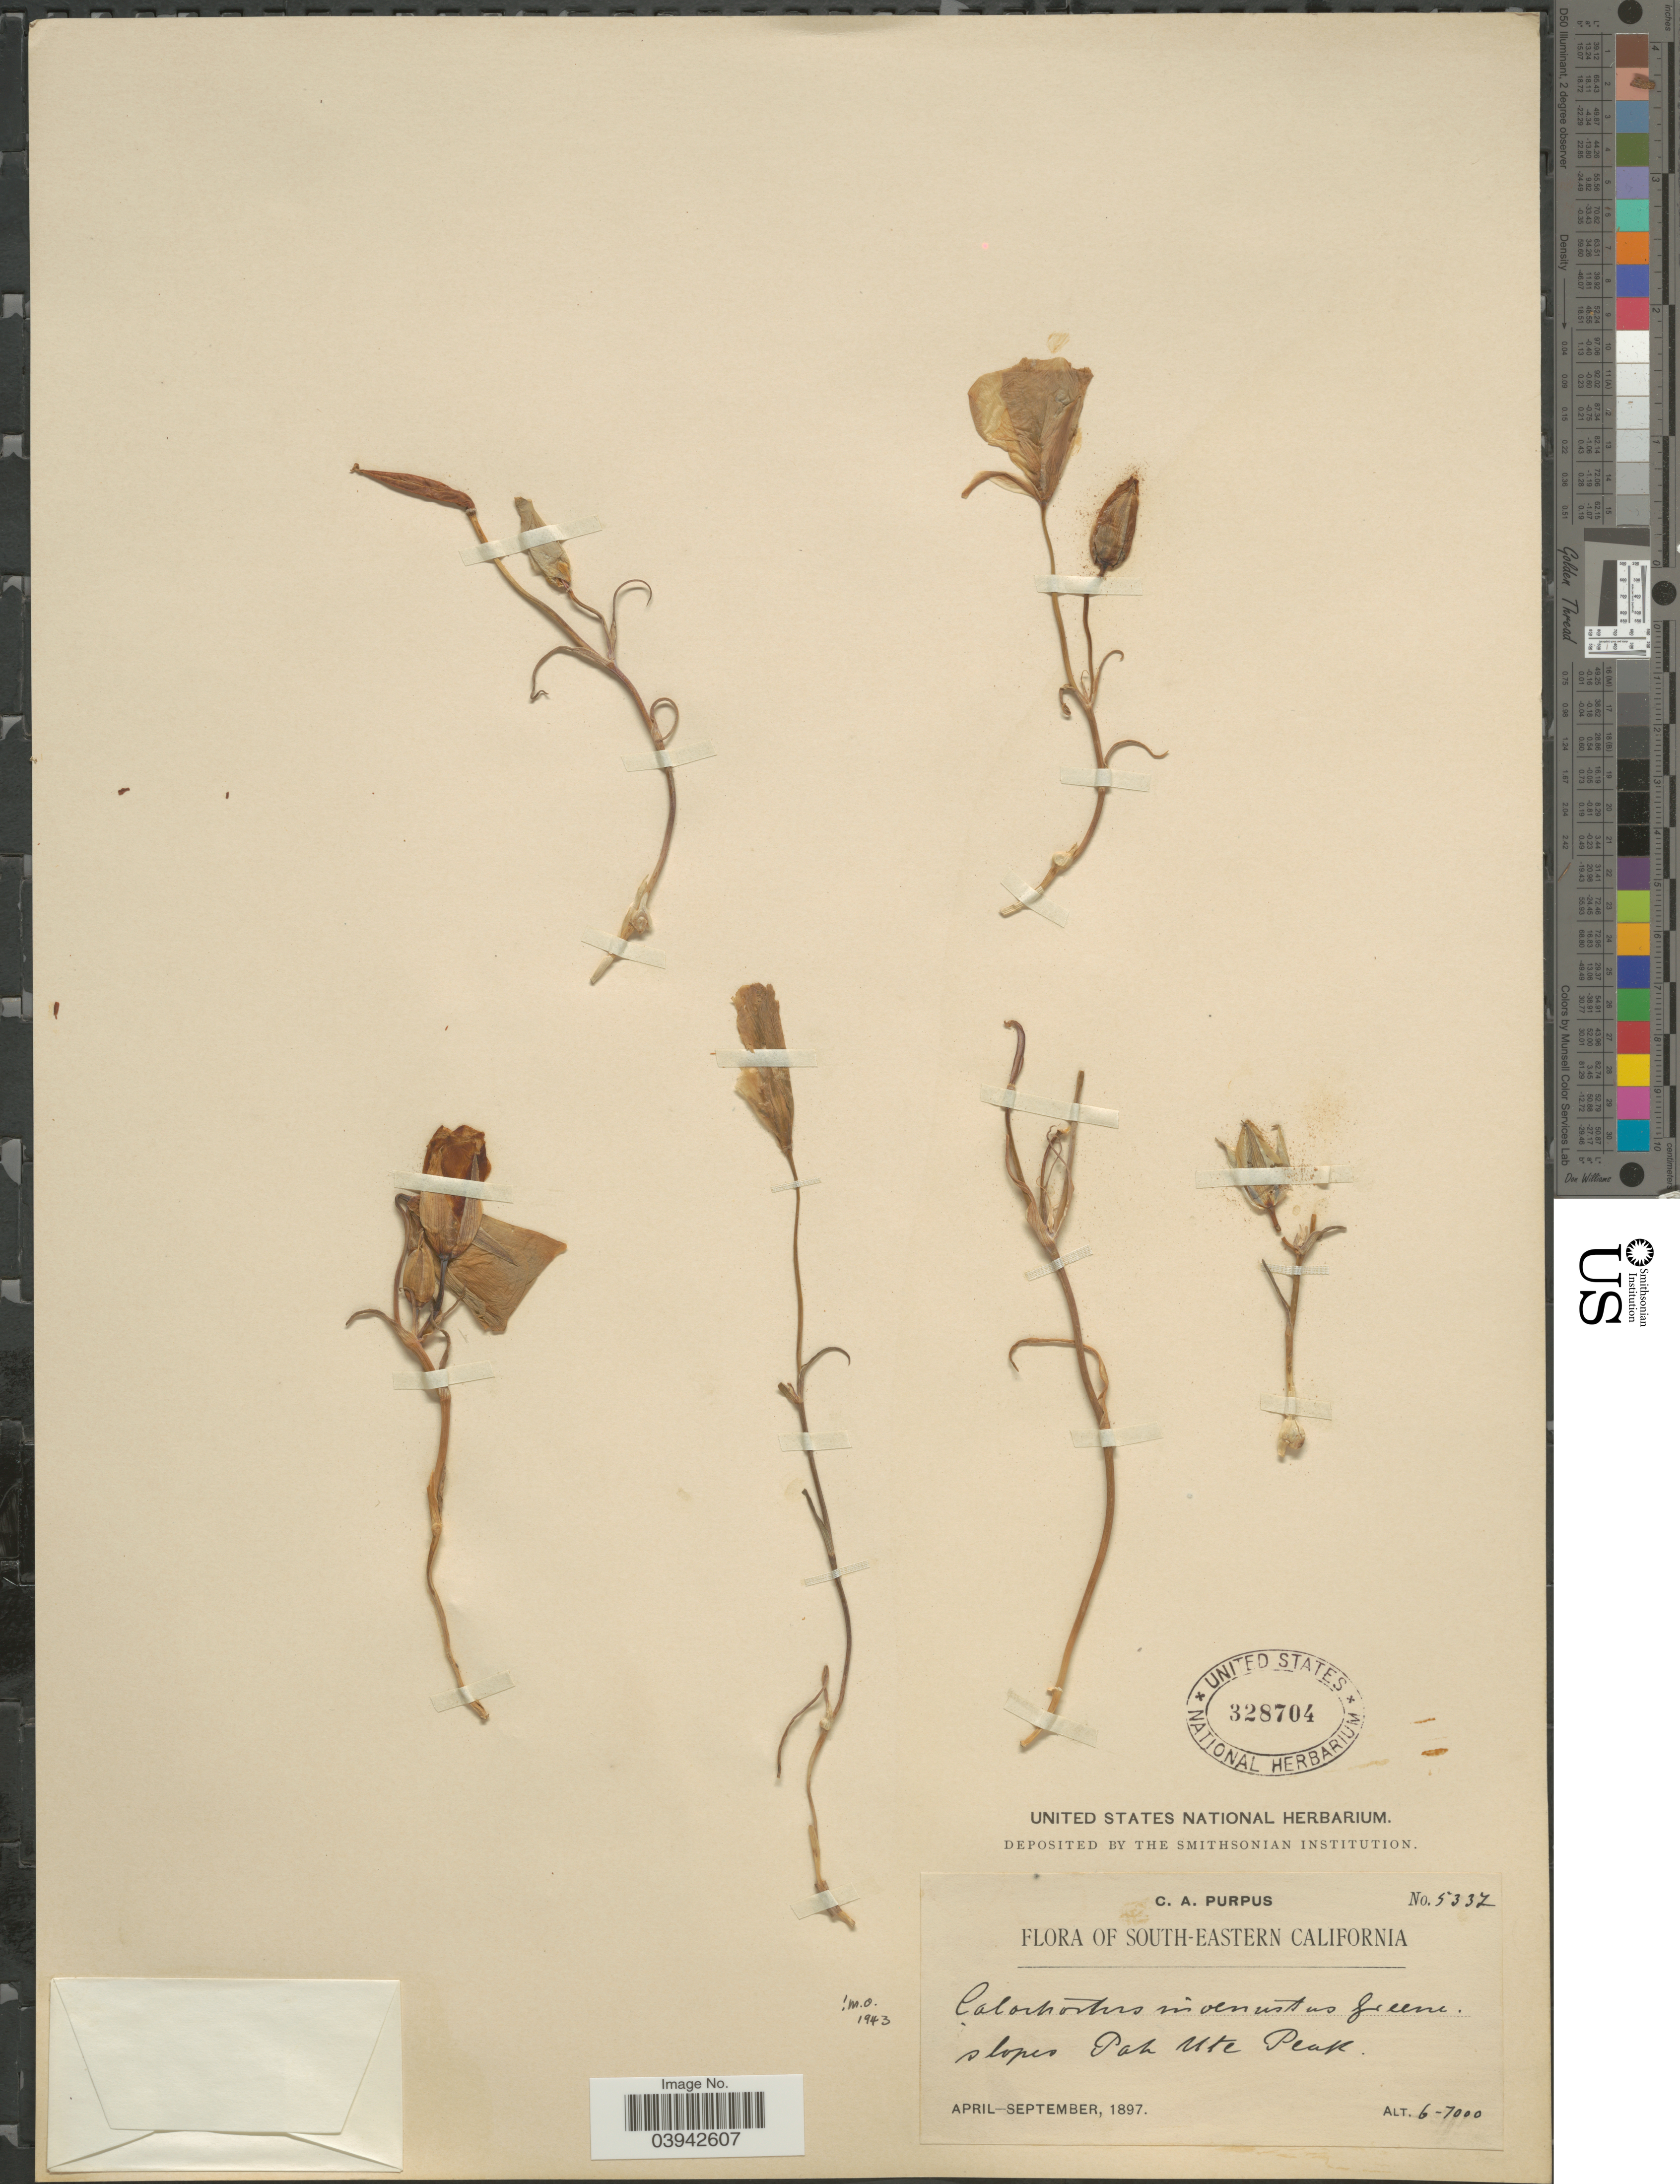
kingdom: Plantae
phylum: Tracheophyta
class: Liliopsida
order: Liliales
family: Liliaceae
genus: Calochortus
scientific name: Calochortus invenustus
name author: Greene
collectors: C. A. Purpus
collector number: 5227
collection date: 1897-04/1897-09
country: United States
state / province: California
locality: South-eastern California. Slopes Pah Ute Peak.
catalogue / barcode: US 328704